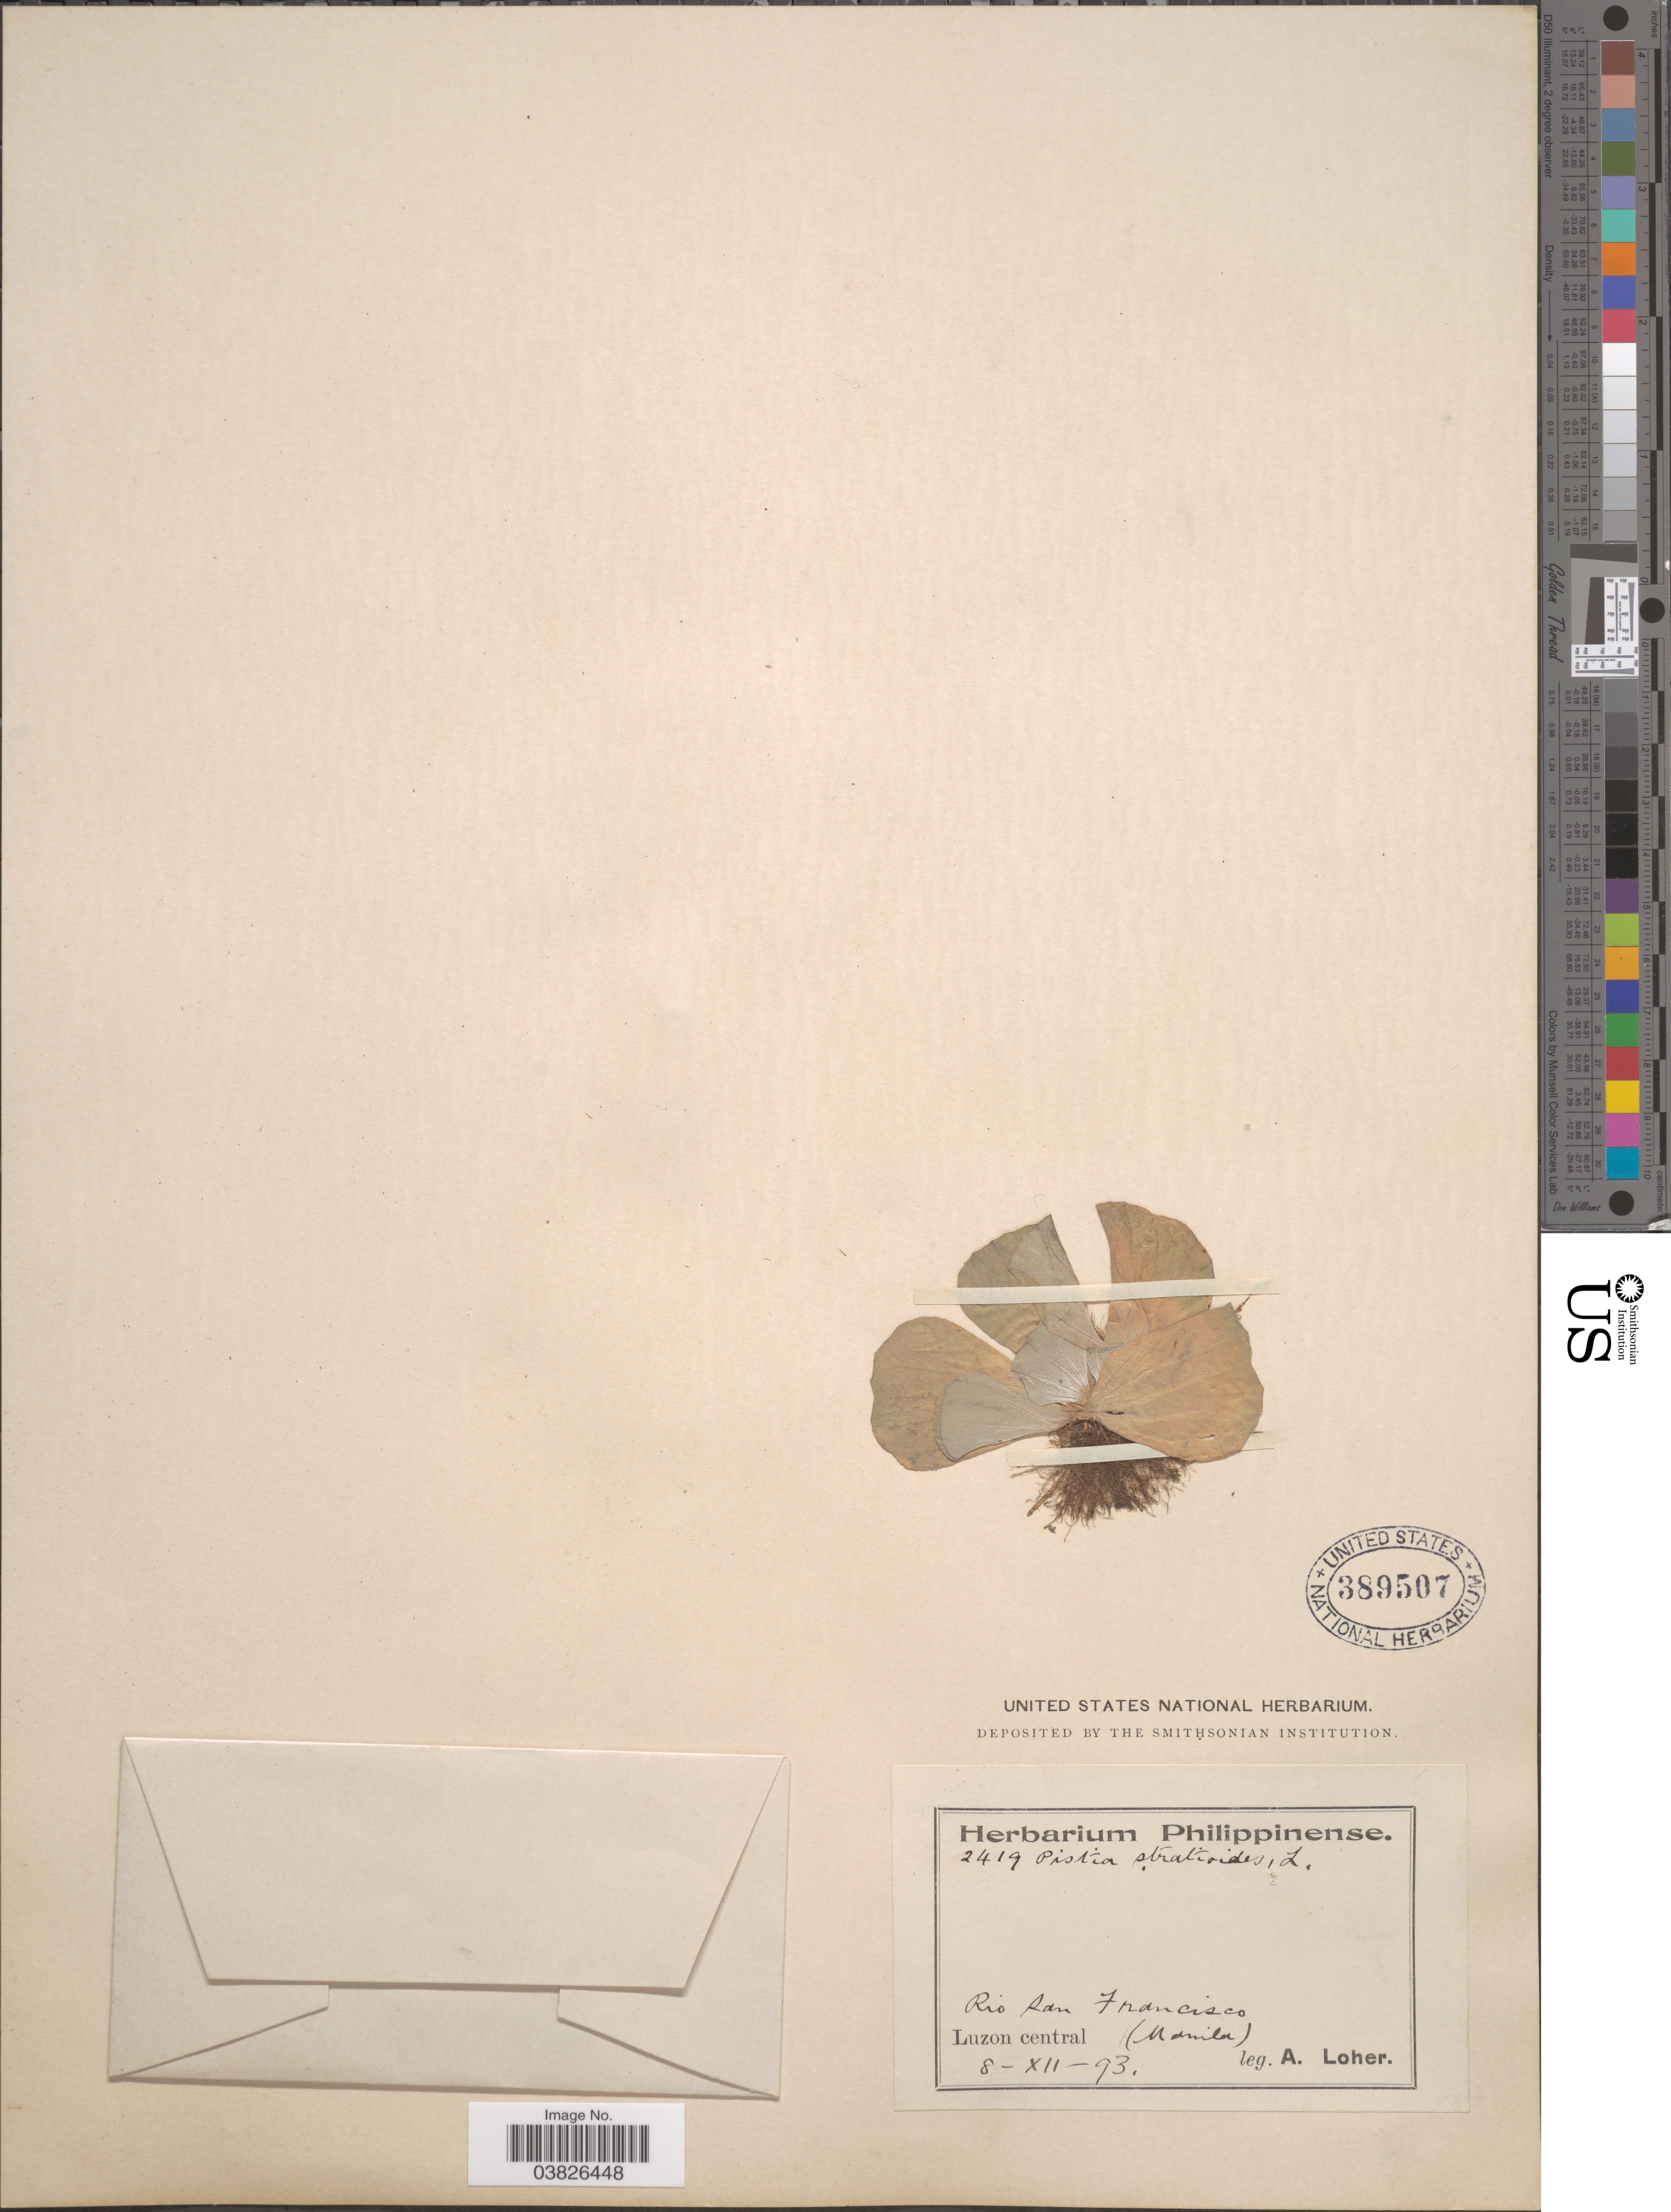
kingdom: Plantae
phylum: Tracheophyta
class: Liliopsida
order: Alismatales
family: Araceae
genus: Pistia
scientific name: Pistia stratiotes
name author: L.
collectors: A. Loher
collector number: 2419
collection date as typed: Transcribed d/m/y: 8/12/93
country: Philippines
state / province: Central Luzon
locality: Rio San Francisco (Manila). Luzon central.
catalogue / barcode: US 389507